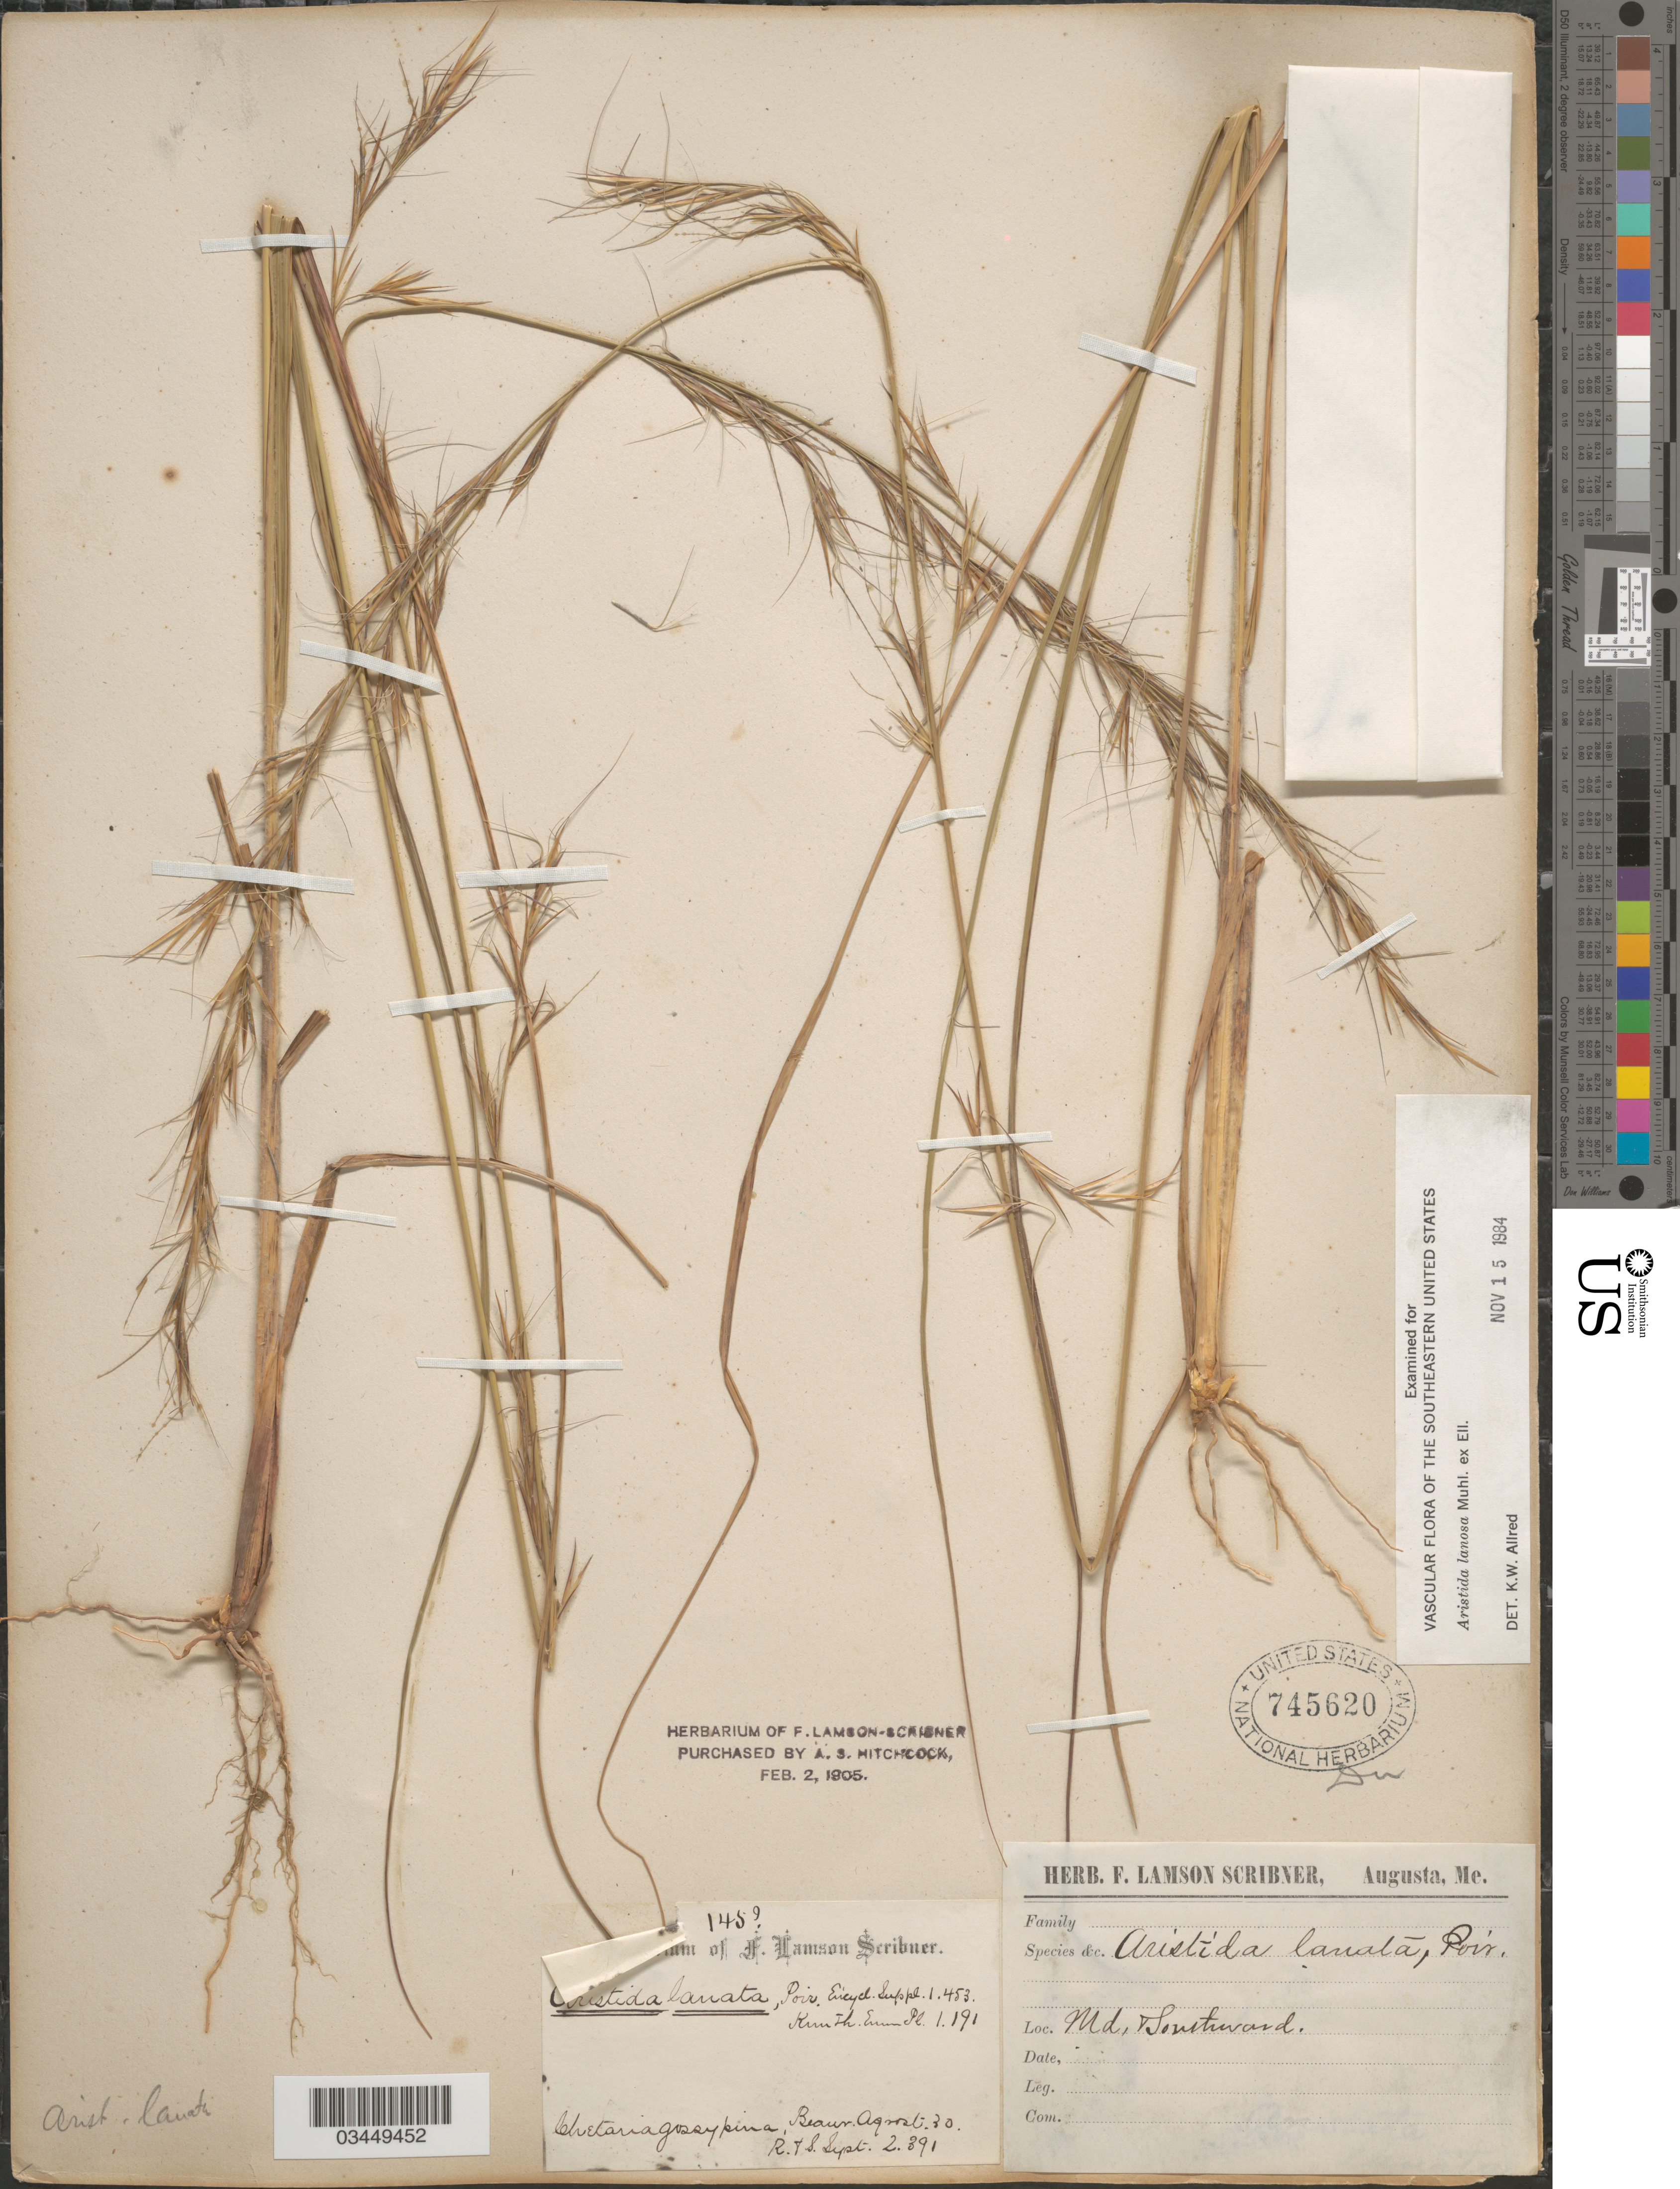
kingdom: Plantae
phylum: Tracheophyta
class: Liliopsida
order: Poales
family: Poaceae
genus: Aristida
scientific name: Aristida lanosa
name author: Muhl.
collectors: ex herb. F. Lamson Scribner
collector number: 145?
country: United States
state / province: Maryland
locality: Southward.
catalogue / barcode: US 745620